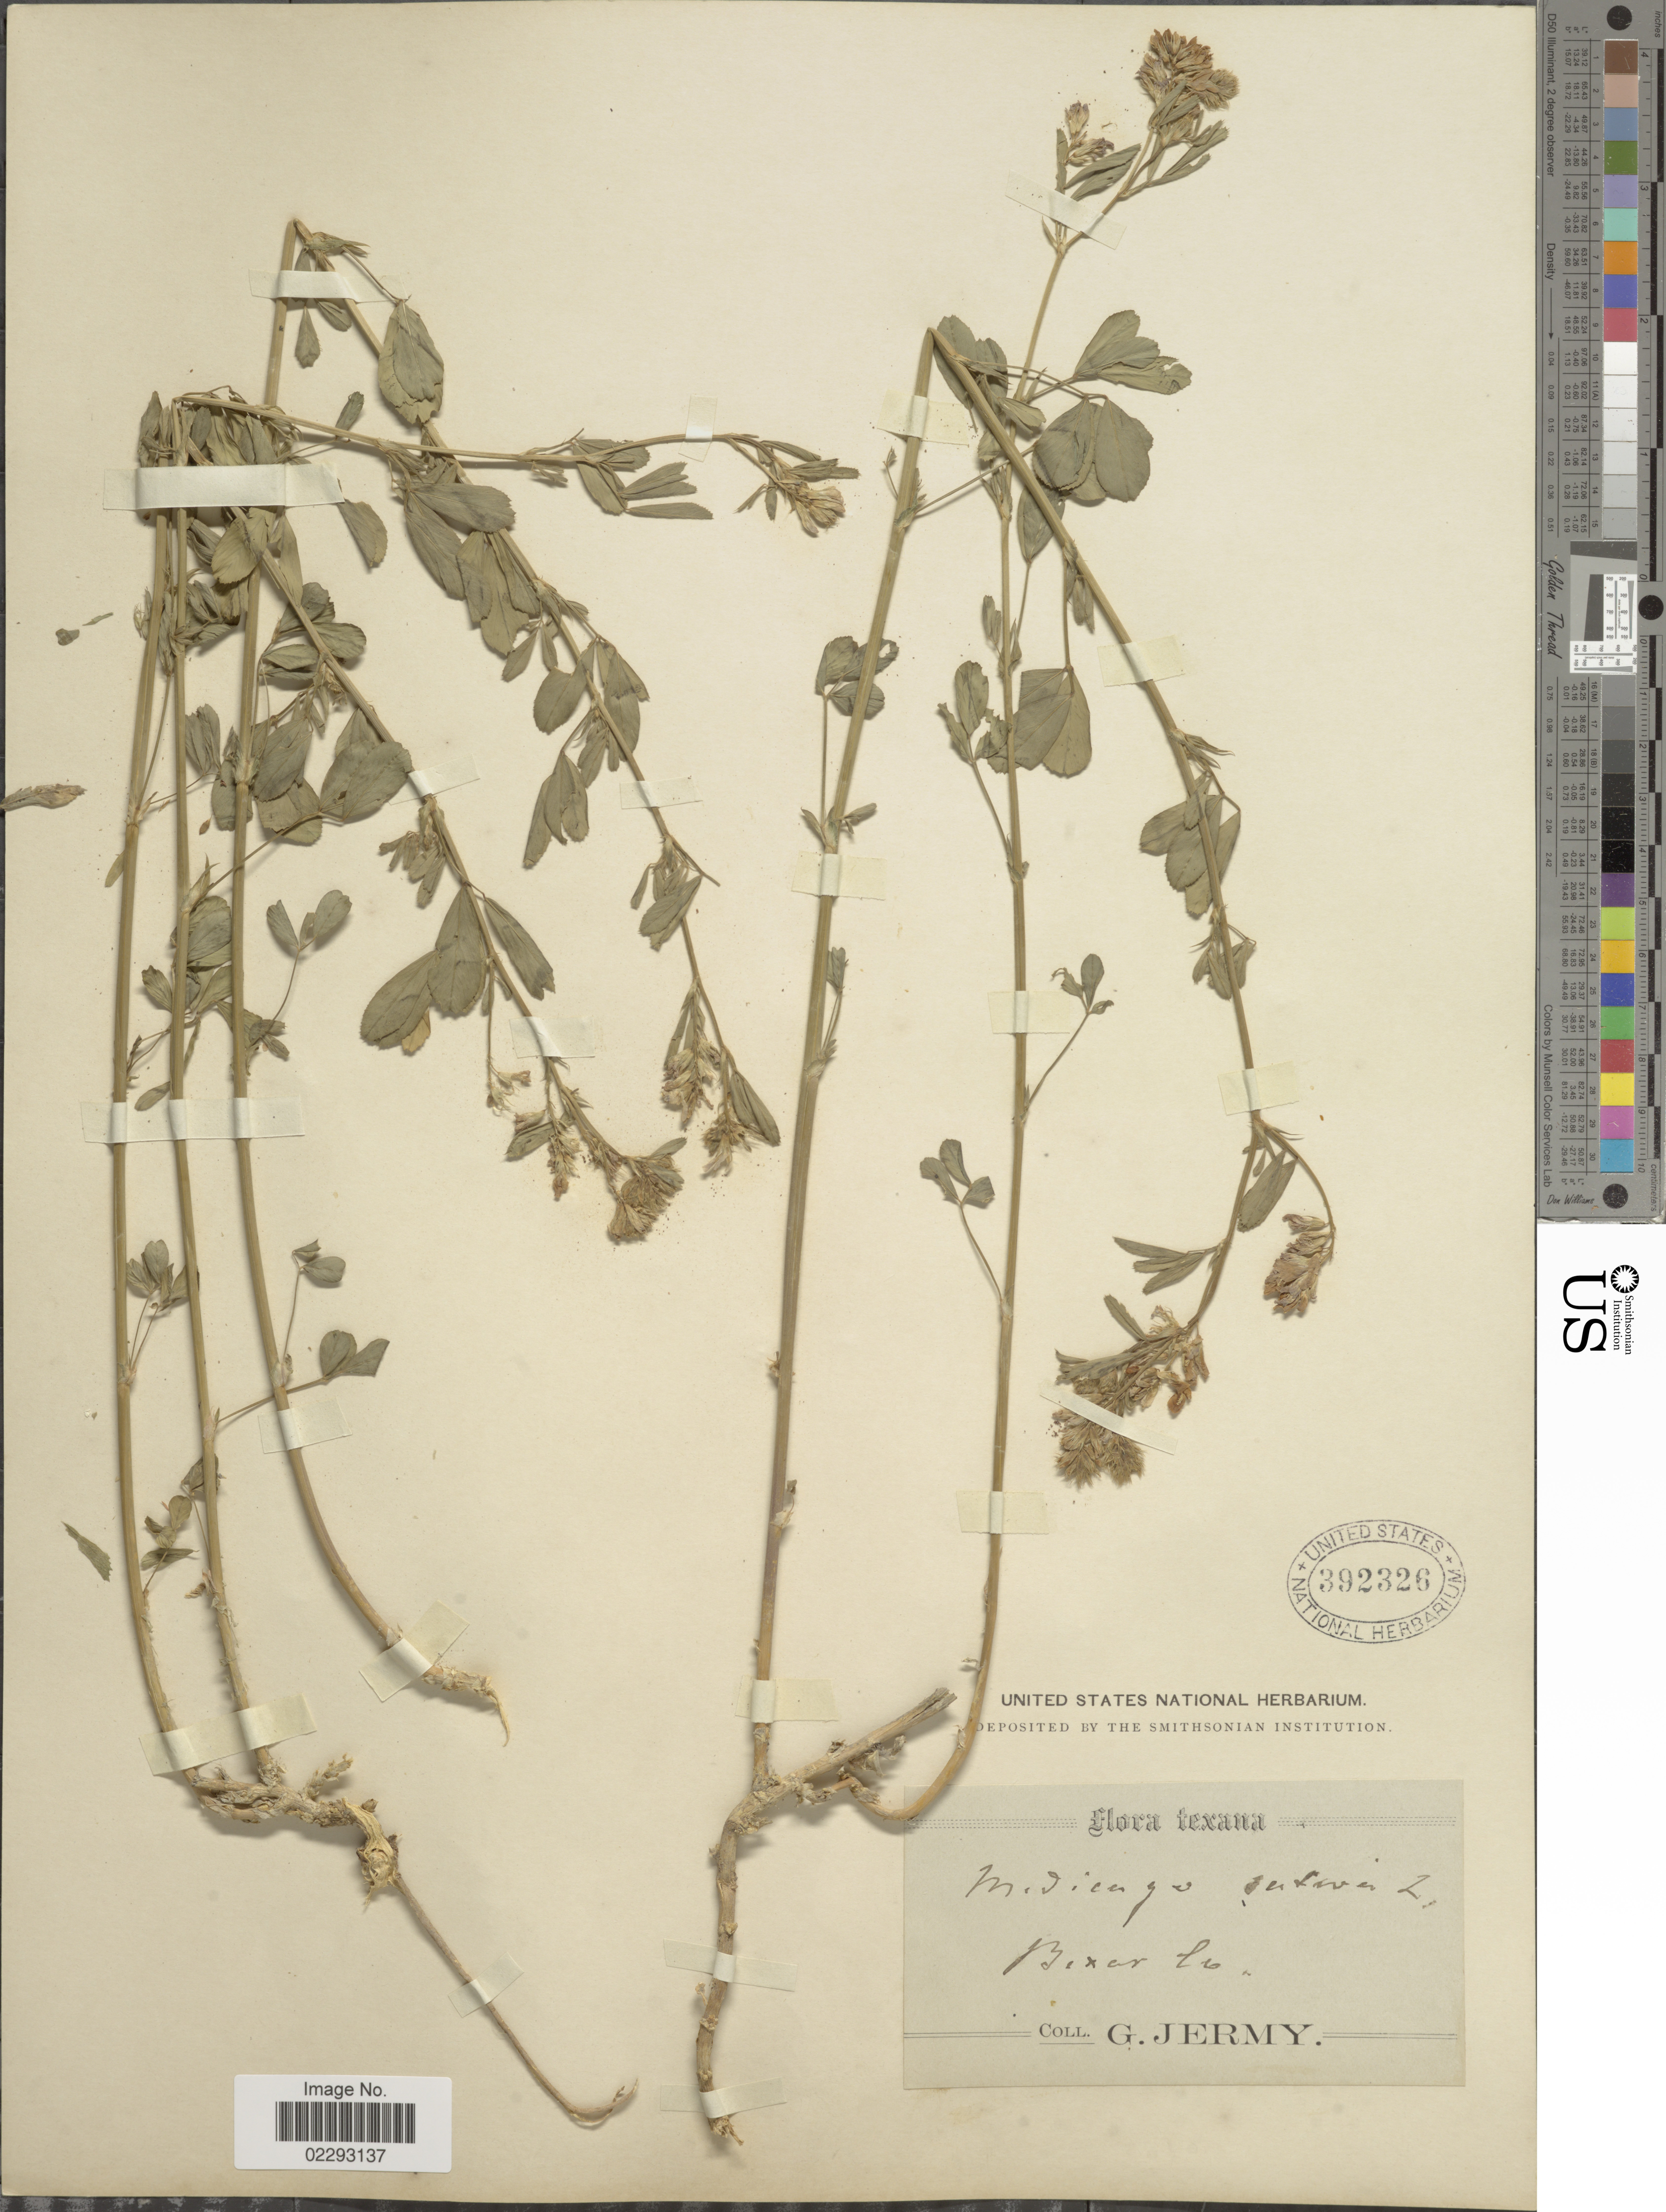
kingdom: Plantae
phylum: Tracheophyta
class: Magnoliopsida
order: Fabales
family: Fabaceae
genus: Medicago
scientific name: Medicago sativa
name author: L.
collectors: G. Jermy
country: United States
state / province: Texas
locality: Texasna, Bixer Co.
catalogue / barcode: US 392326